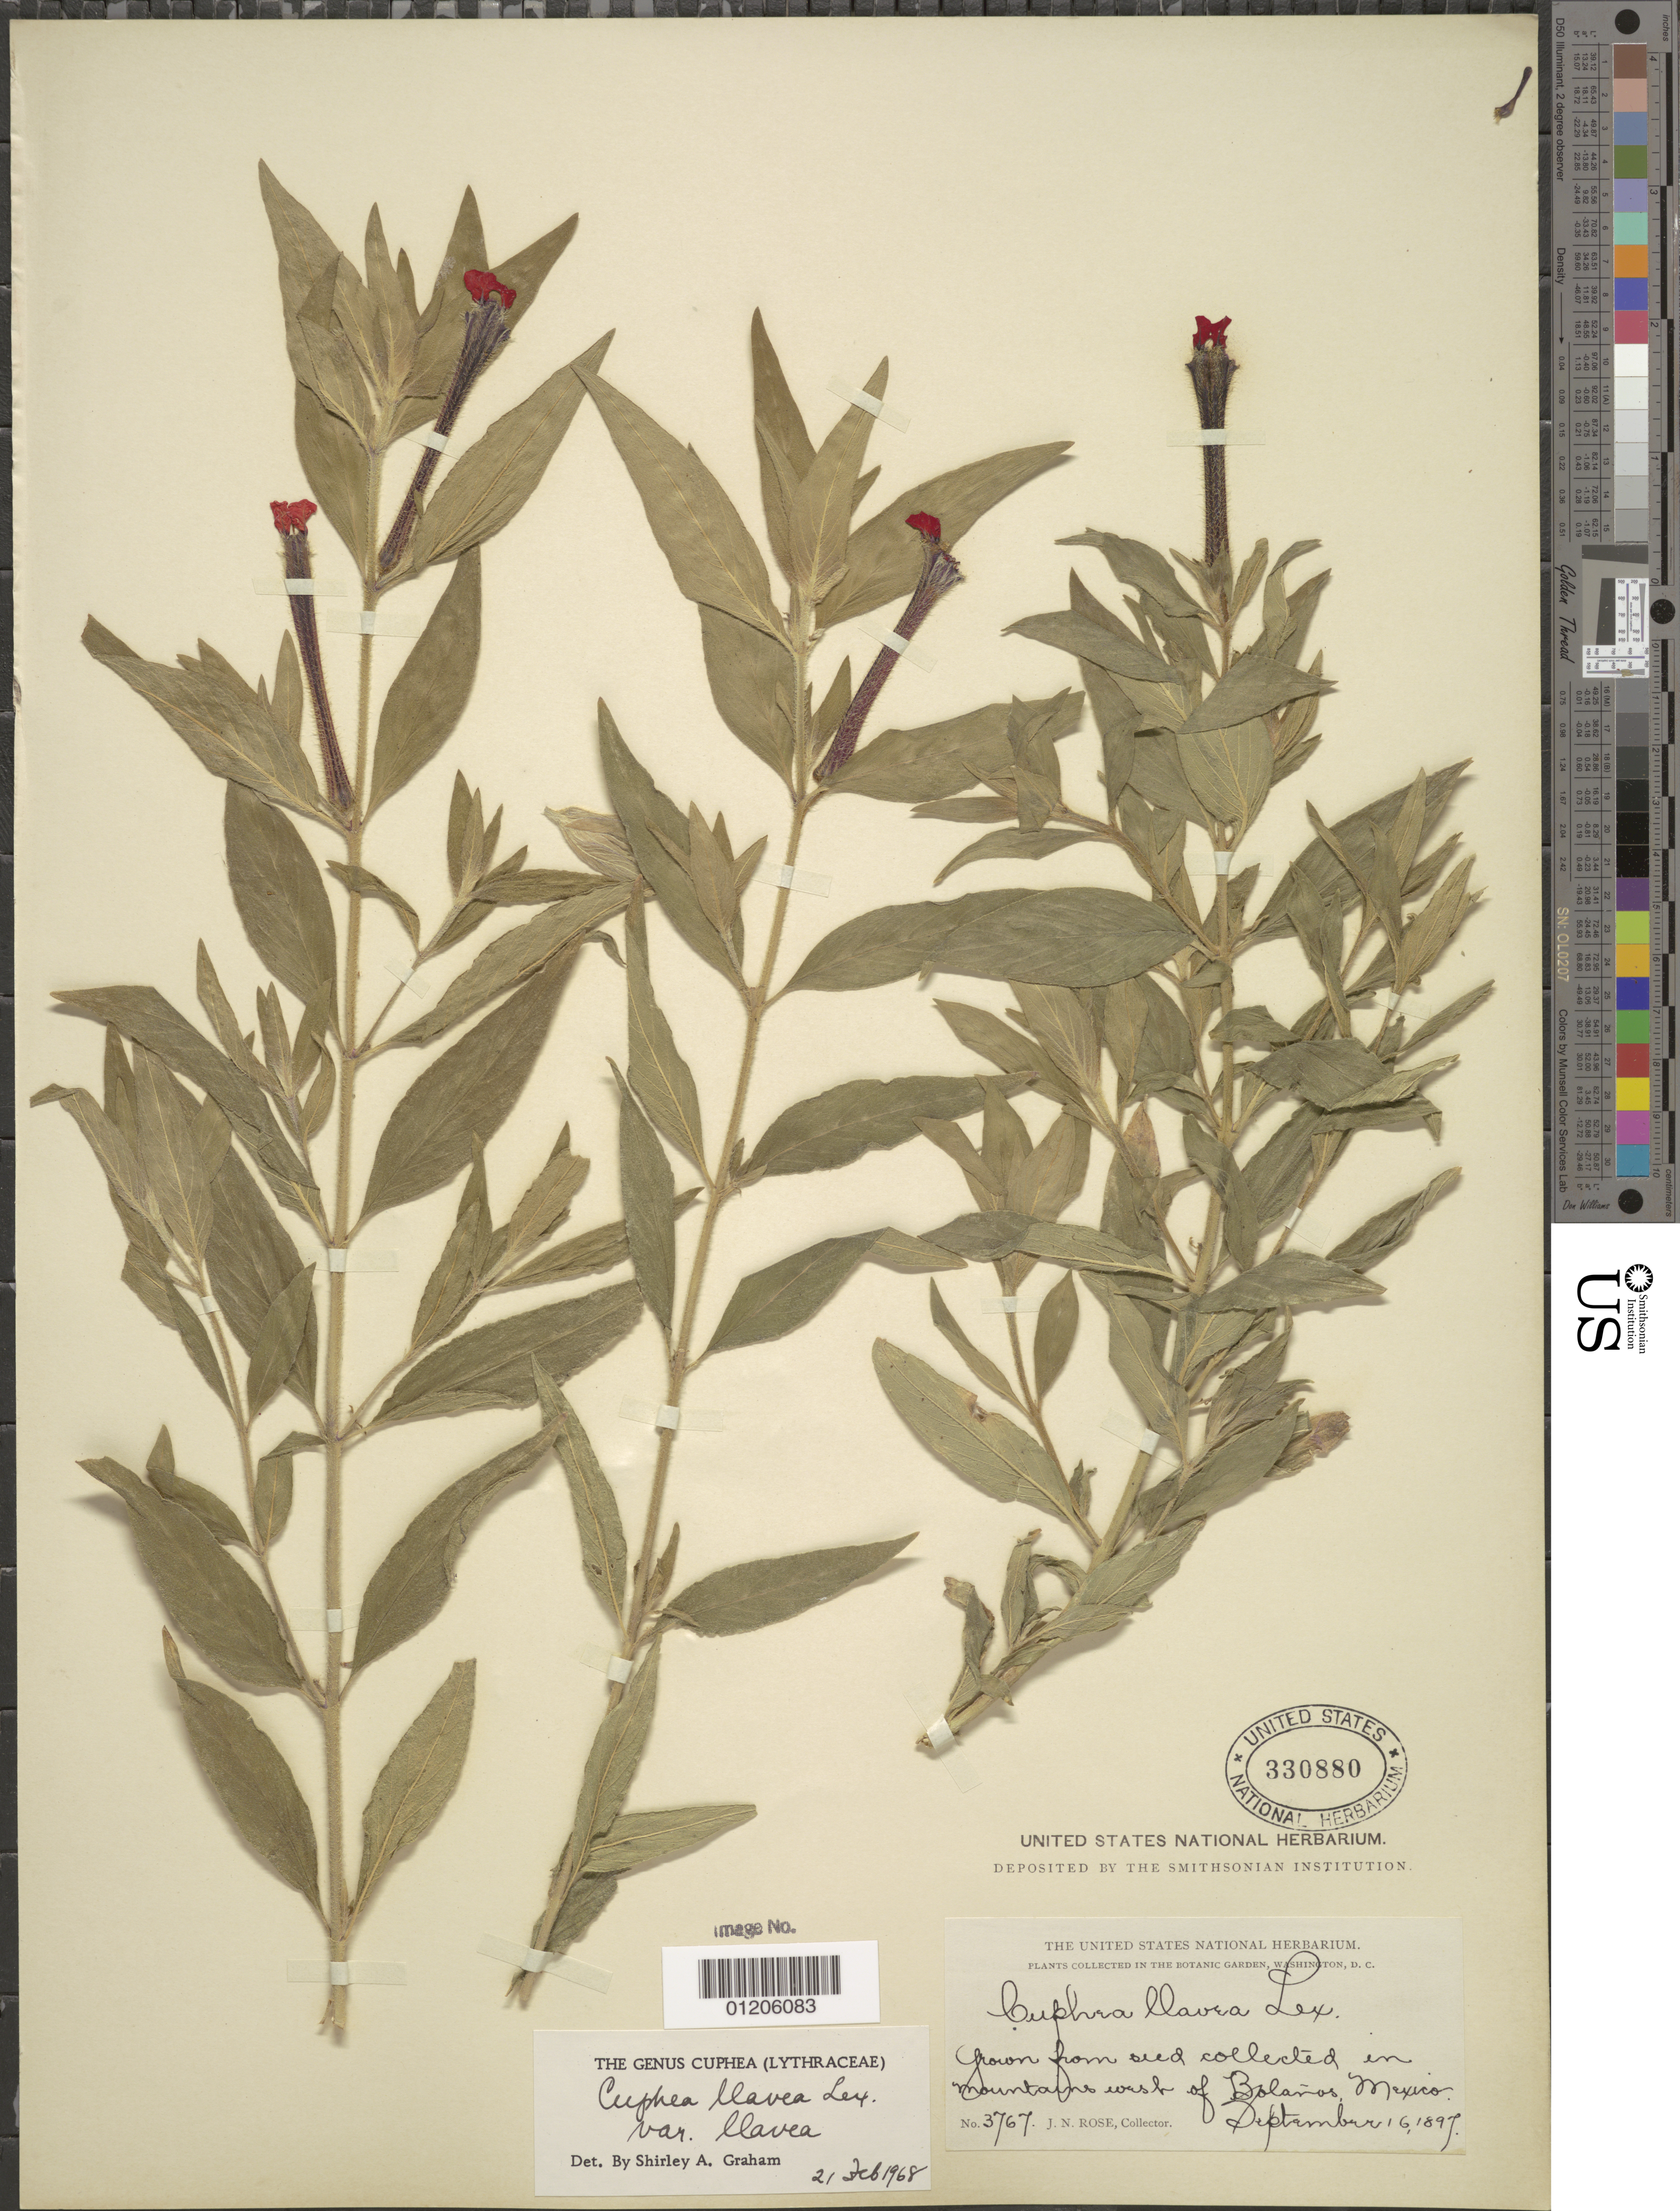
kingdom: Plantae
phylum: Tracheophyta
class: Magnoliopsida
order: Myrtales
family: Lythraceae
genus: Cuphea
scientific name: Cuphea llavea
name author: Lex.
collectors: J. N. Rose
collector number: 3767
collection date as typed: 16 Sep 1897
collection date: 1897-09-16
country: Mexico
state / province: Jalisco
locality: Sierra Madre, west of Bolanos.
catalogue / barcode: US 330880